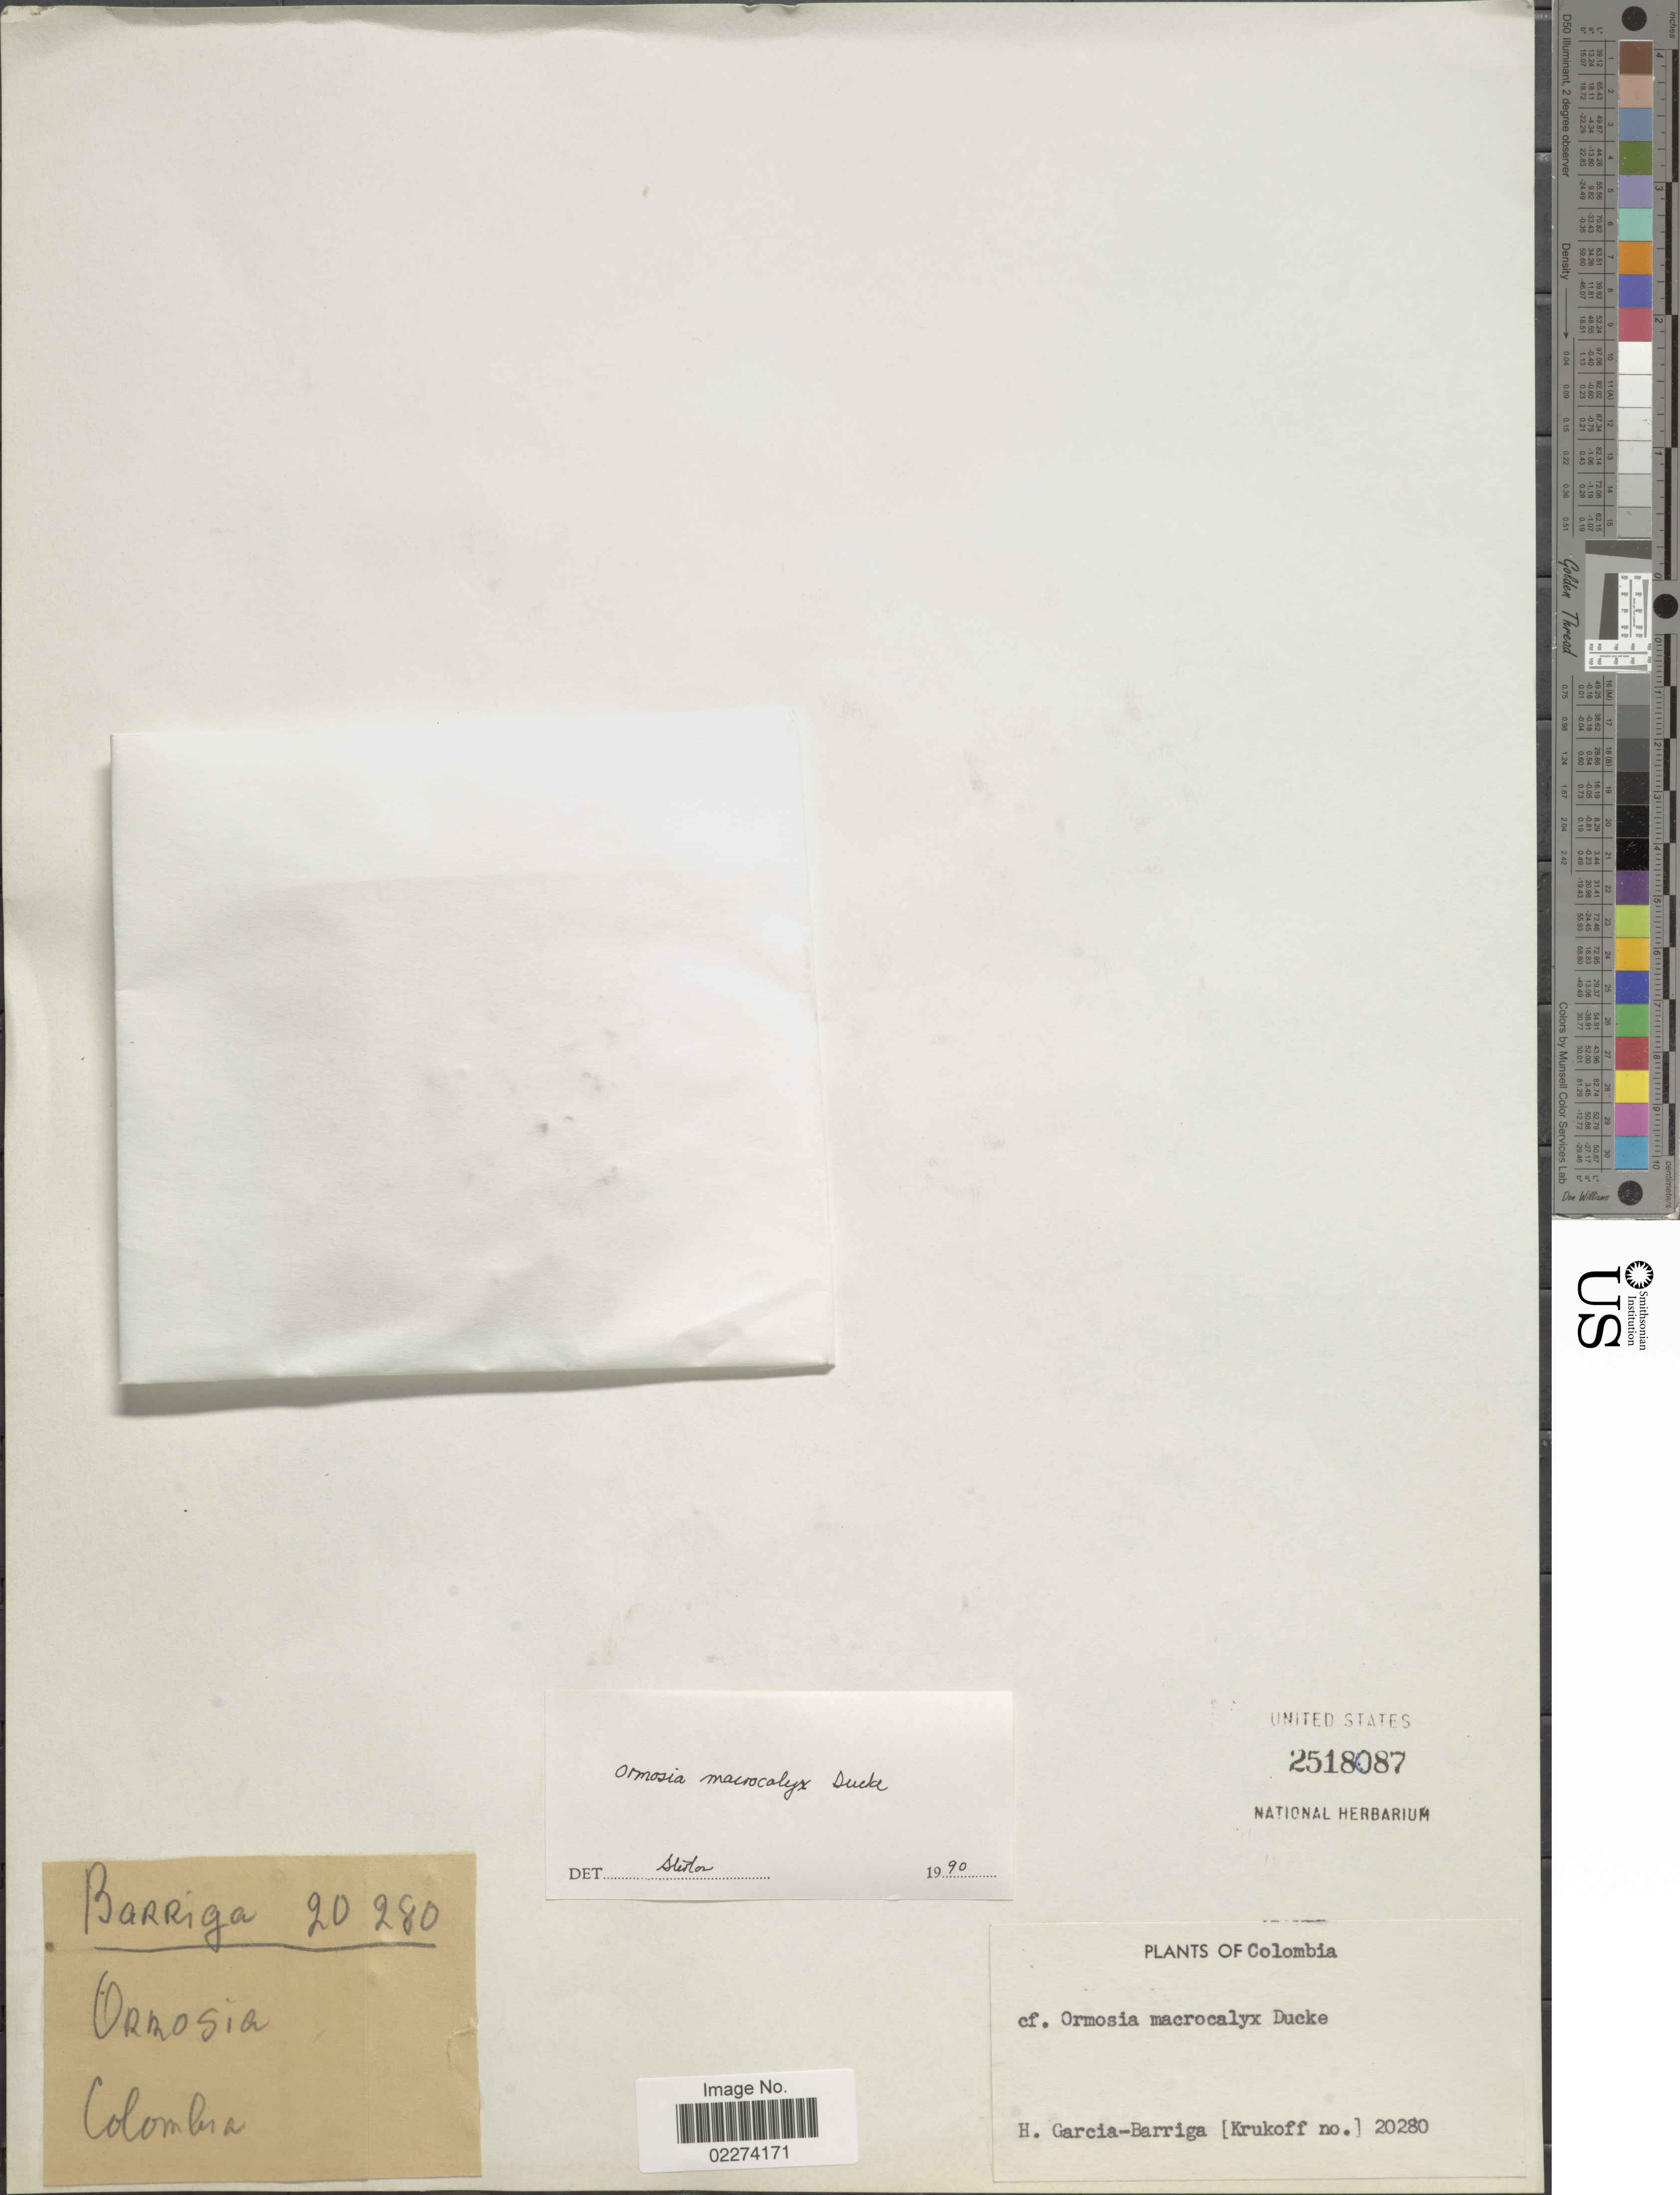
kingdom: Plantae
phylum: Tracheophyta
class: Magnoliopsida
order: Fabales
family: Fabaceae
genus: Ormosia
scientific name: Ormosia macrocalyx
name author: Ducke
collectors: H. García Barriga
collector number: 20280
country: Colombia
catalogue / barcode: US 2518087